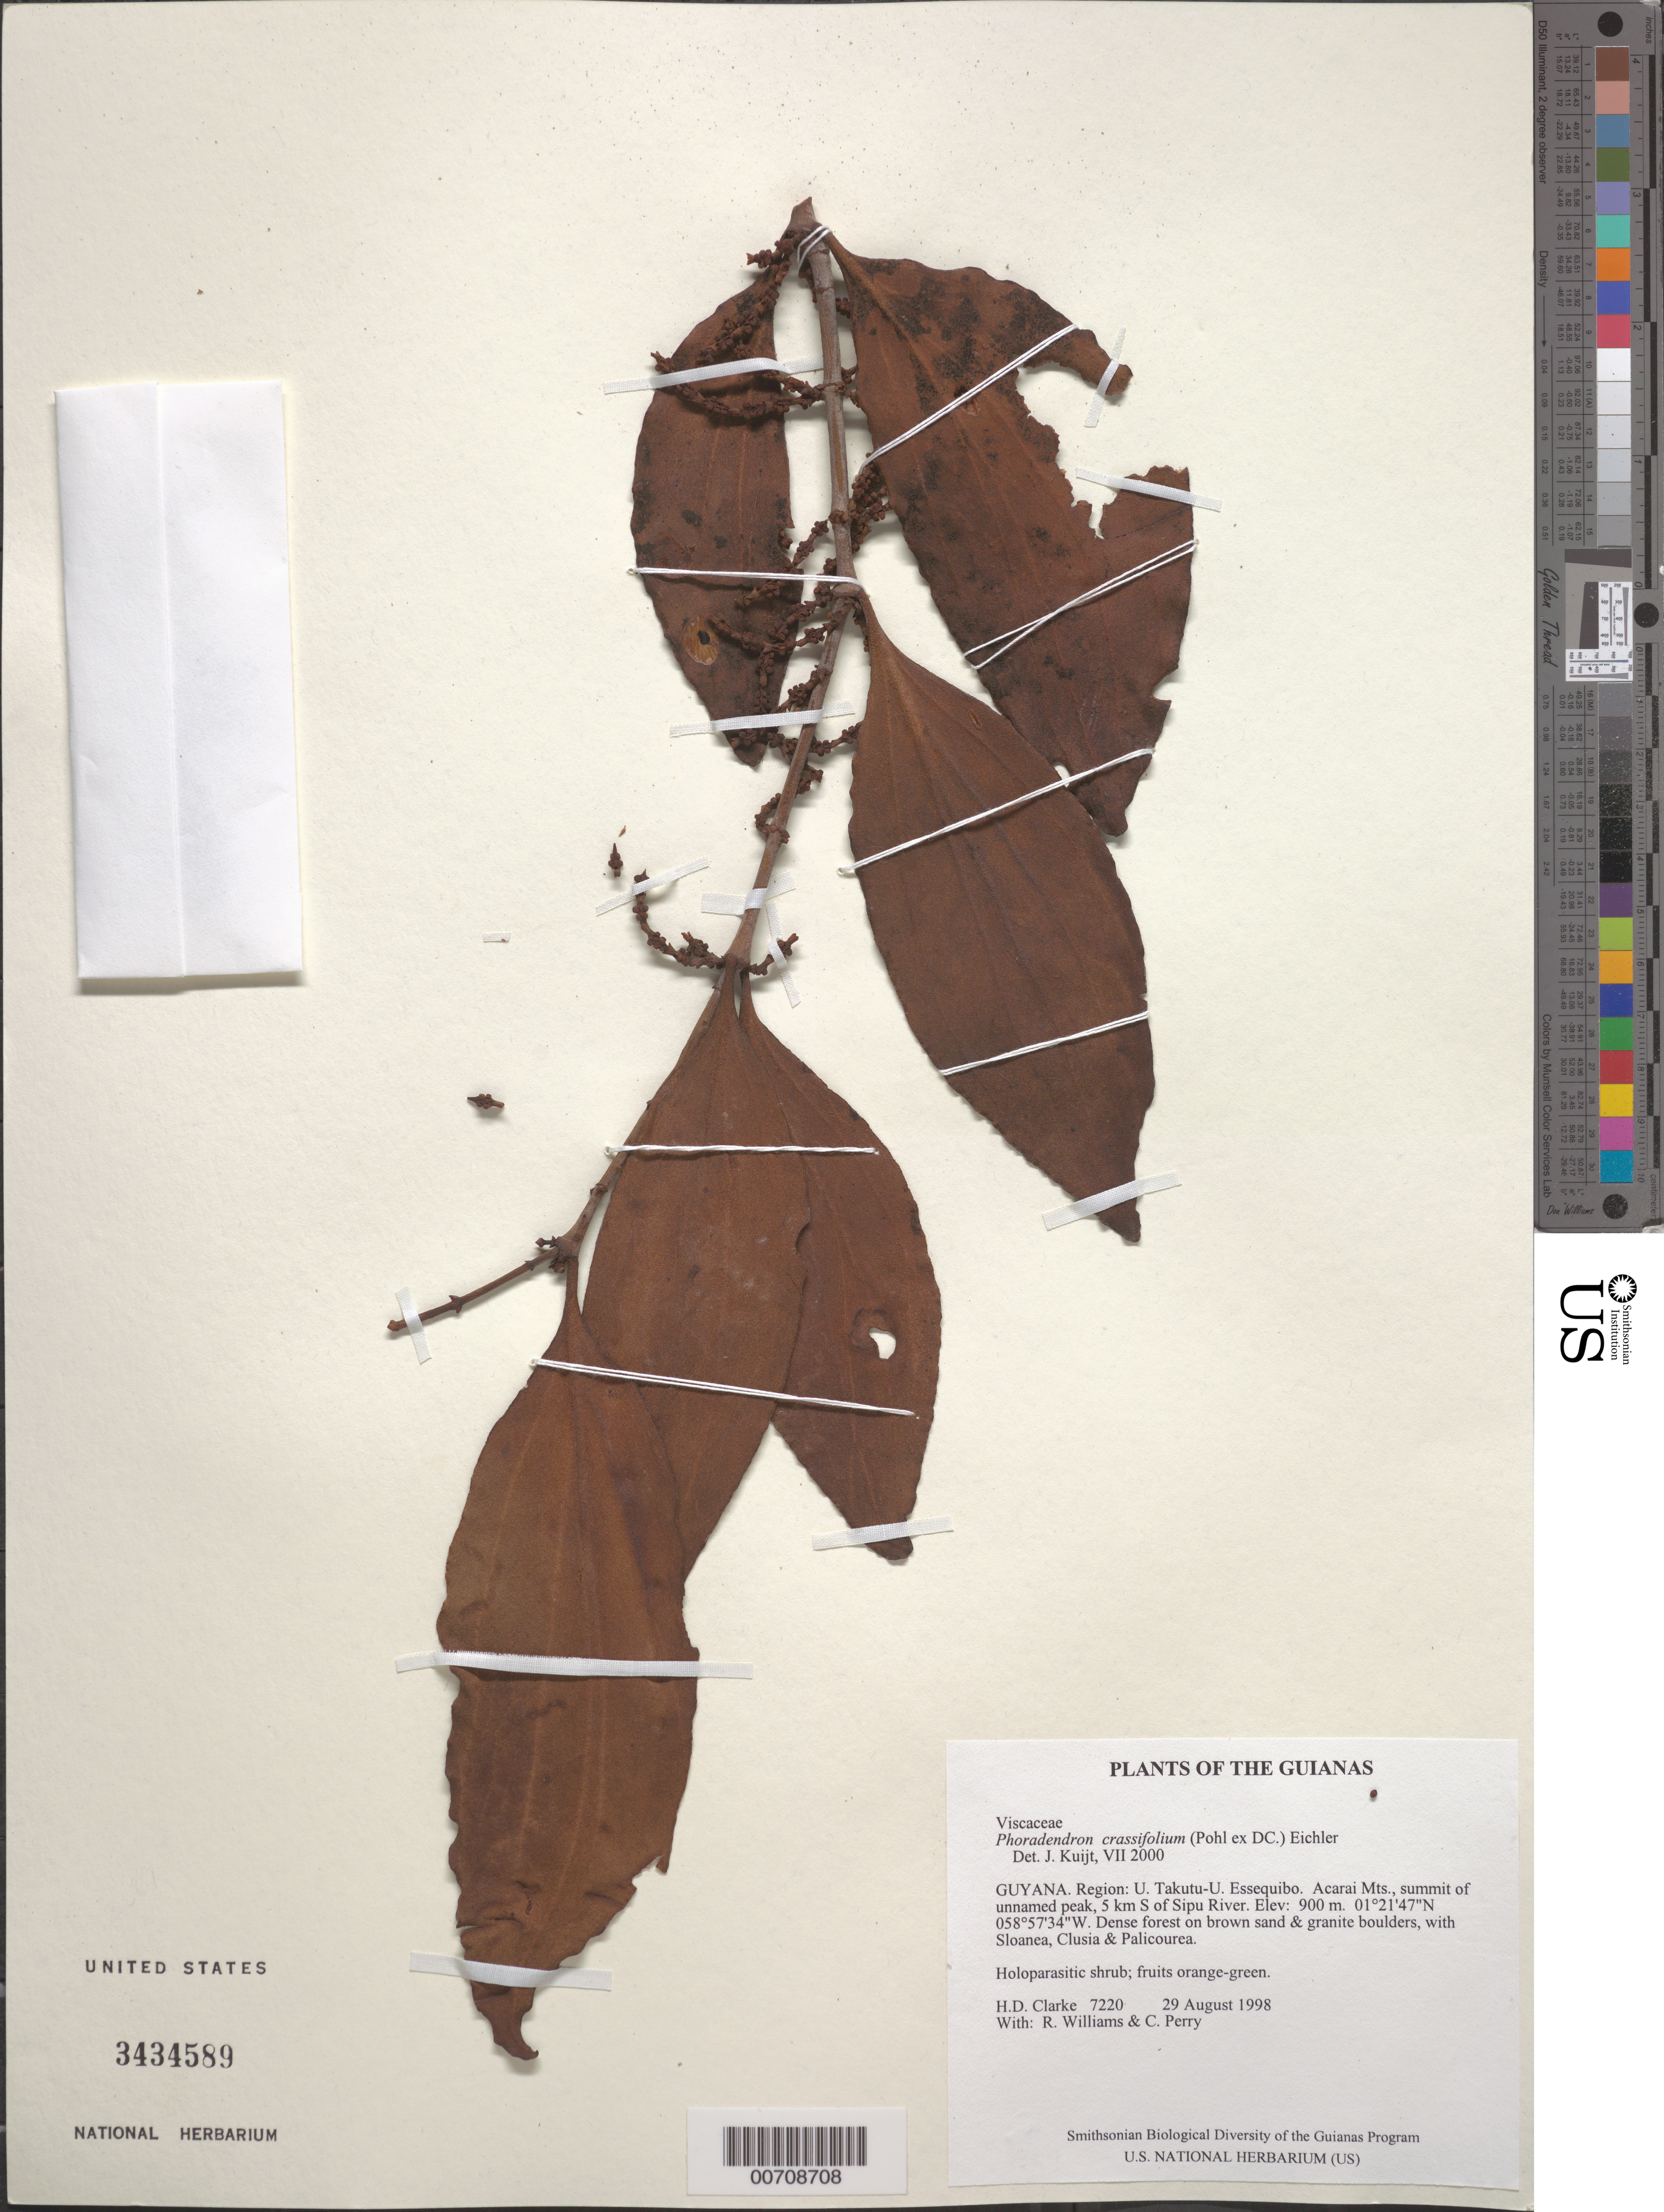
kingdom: Plantae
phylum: Tracheophyta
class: Magnoliopsida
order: Santalales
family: Viscaceae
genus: Phoradendron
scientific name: Phoradendron crassifolium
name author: (Pohl ex DC.) Eichler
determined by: Kuijt, Job, (CANADA)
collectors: H. D. Clarke, R. Williams & C. Perry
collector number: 7220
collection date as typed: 29 August 1998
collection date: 1998-08-29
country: Guyana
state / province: U. Takutu-U. Essequibo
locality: Acarai Mts., summit of unnamed peak, 5 km S of Sipu River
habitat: Dense forest on brown sand & granite boulders, with Sloanea, Clusia & Palicourea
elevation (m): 900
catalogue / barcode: US 3434589